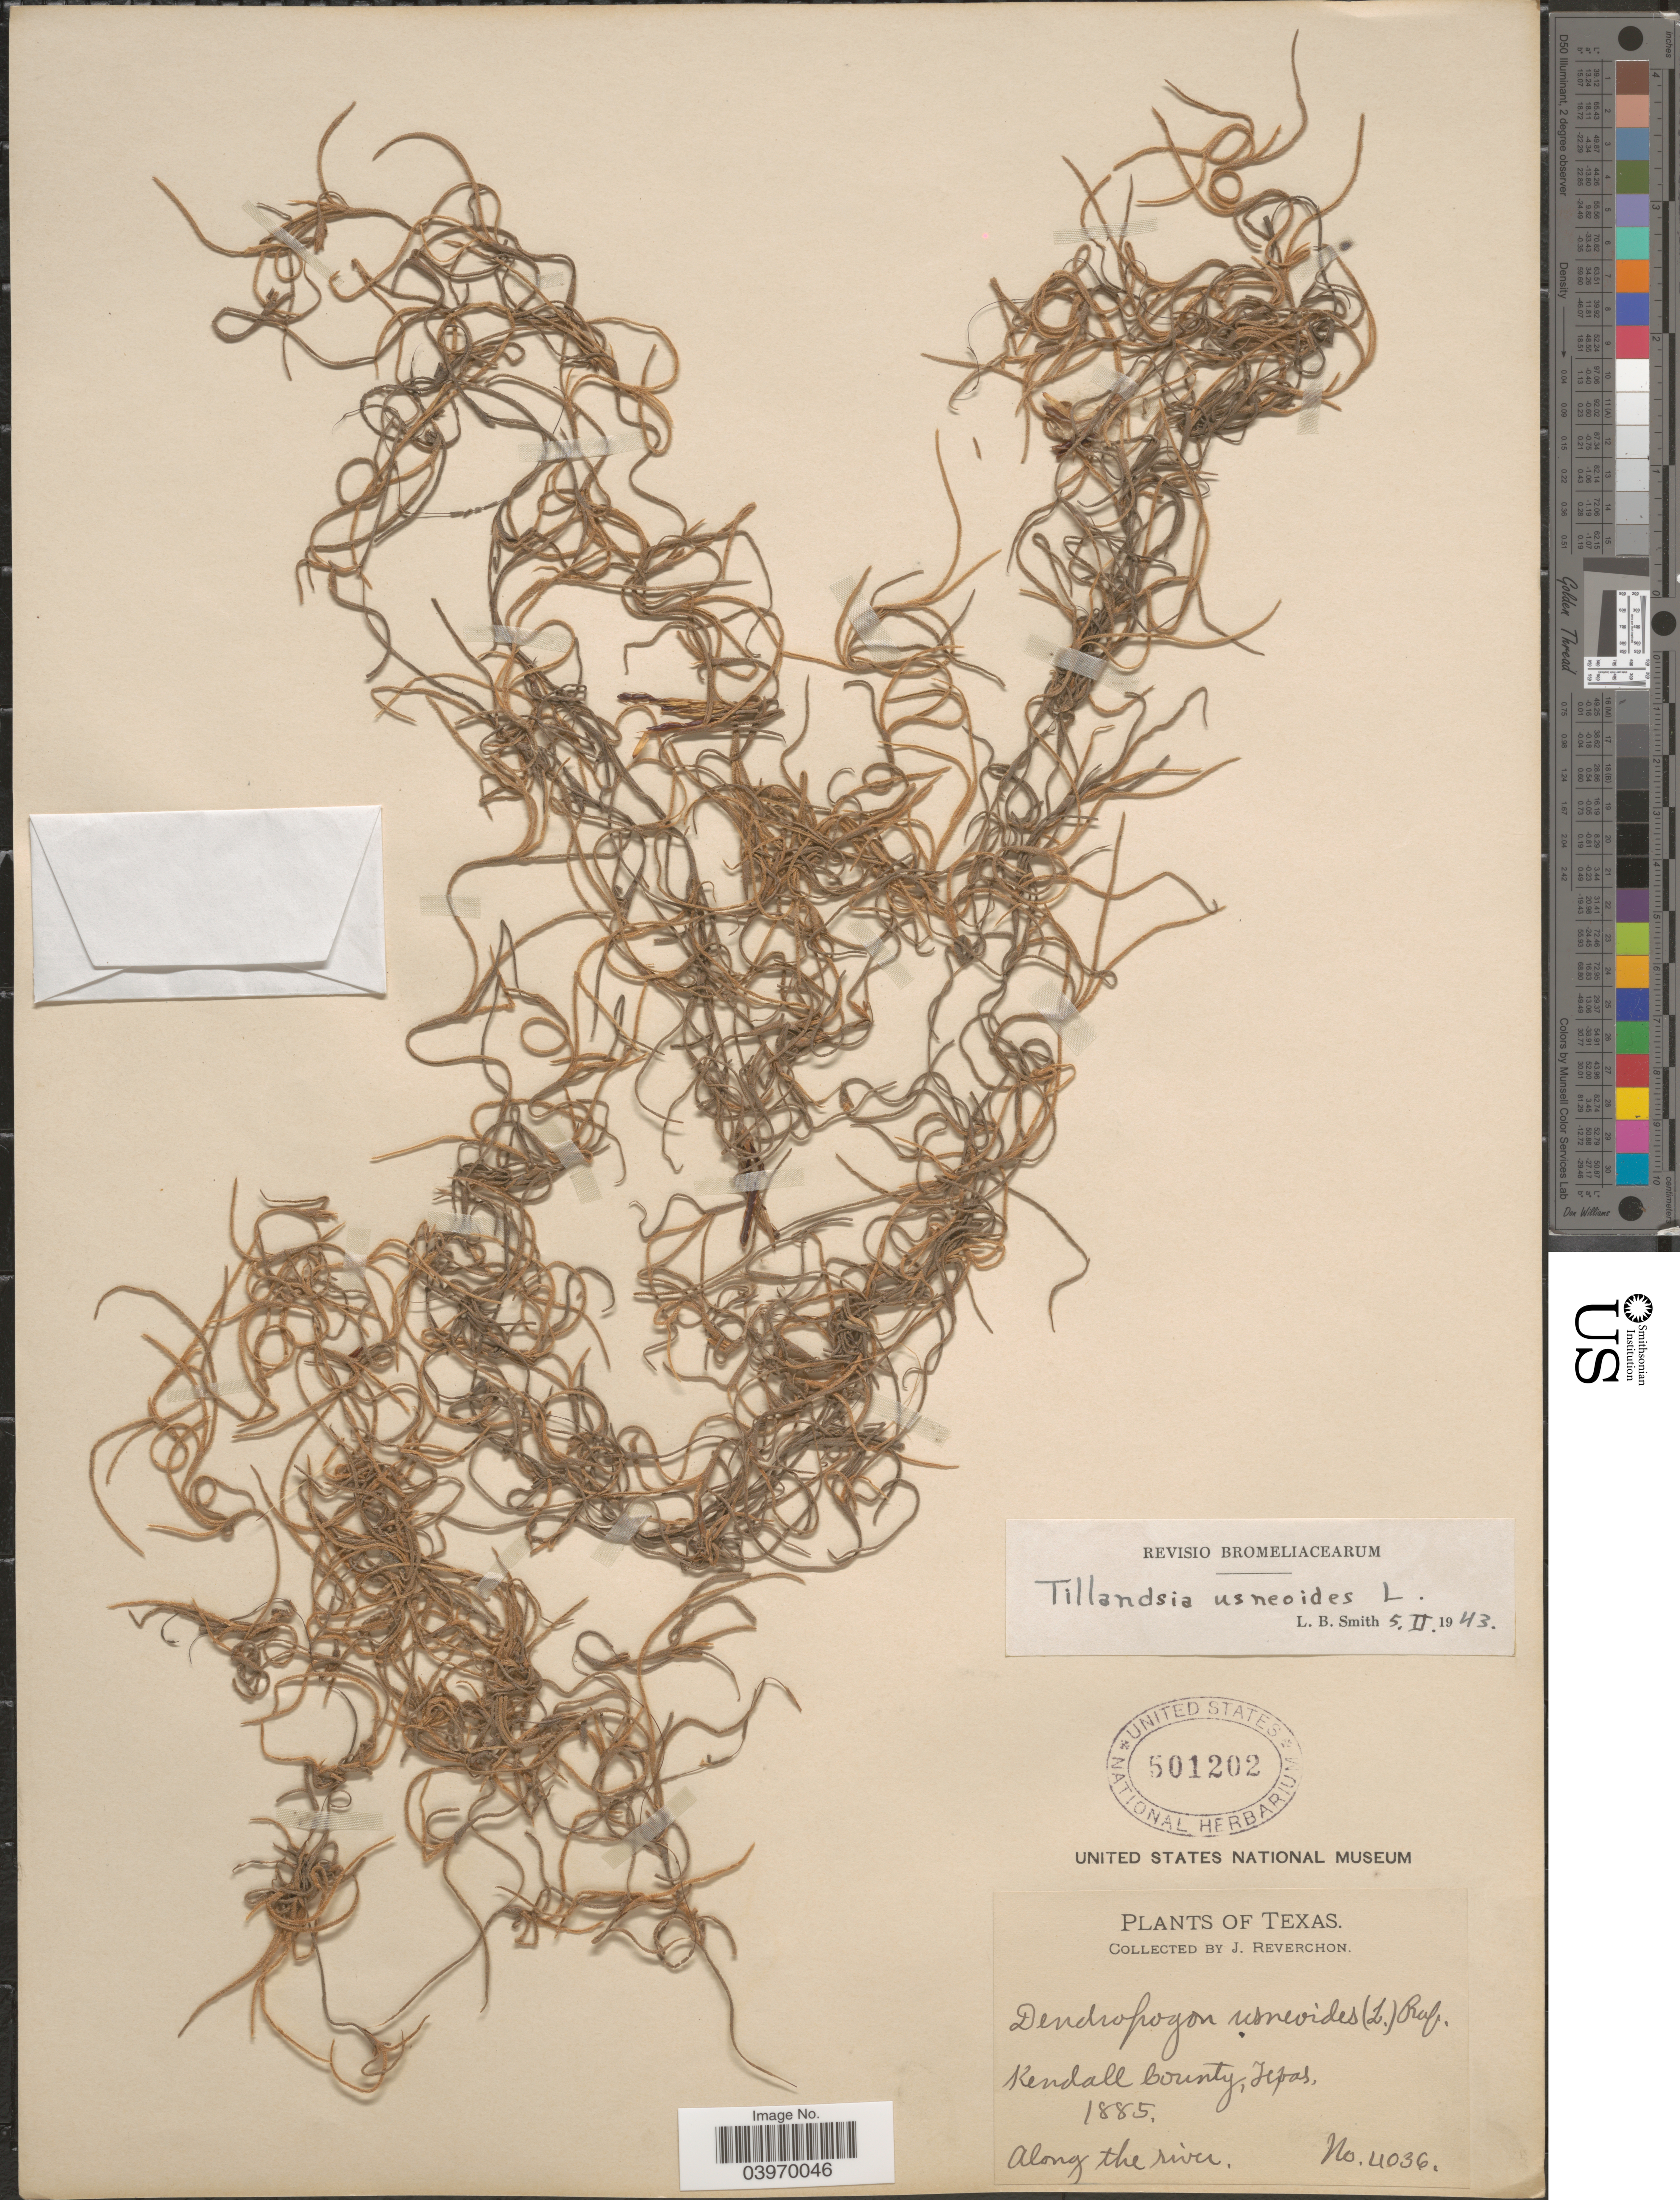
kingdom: Plantae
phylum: Tracheophyta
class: Liliopsida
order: Poales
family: Bromeliaceae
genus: Tillandsia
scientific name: Tillandsia usneoides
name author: (L.) L.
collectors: J. Reverchon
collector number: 4036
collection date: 1885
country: United States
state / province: Texas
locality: Kendall County.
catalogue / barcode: US 501202